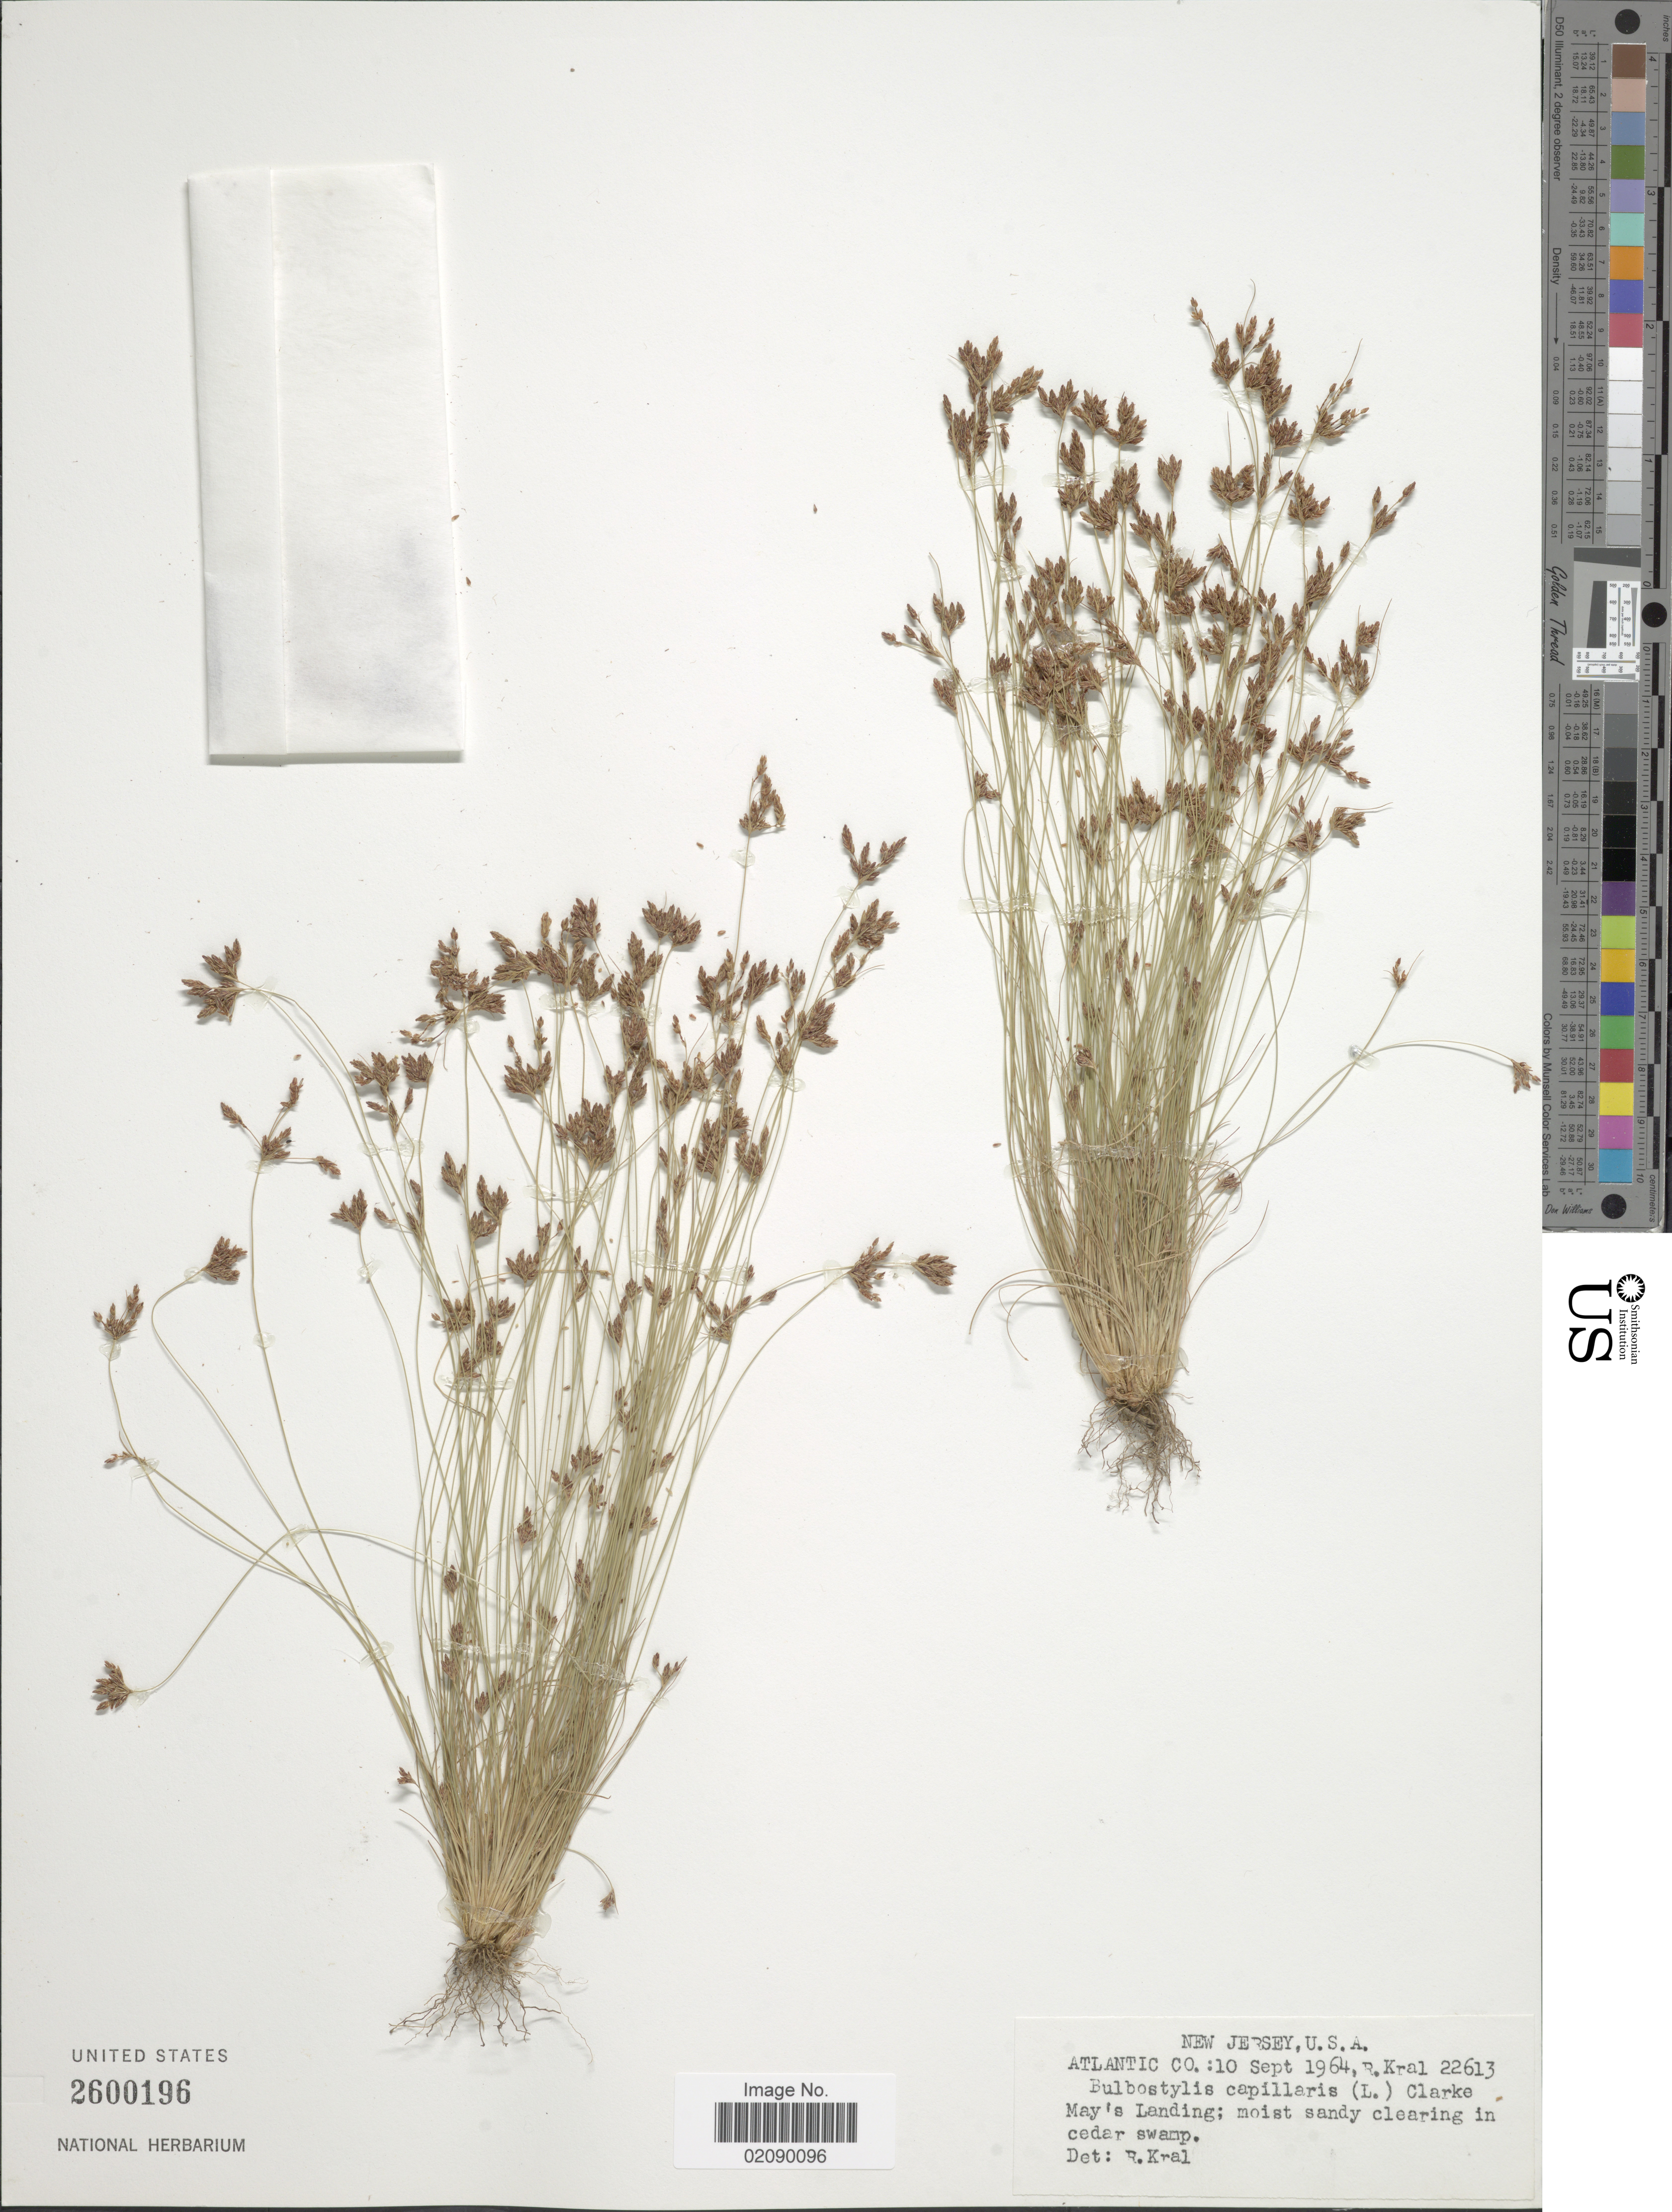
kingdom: Plantae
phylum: Tracheophyta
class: Liliopsida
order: Poales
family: Cyperaceae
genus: Bulbostylis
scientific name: Bulbostylis capillaris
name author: (L.) Kunth ex C.B. Clarke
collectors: R. Kral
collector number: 22613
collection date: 1964-09-10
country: United States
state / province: New Jersey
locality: Atlantic Co; May's Landing; moist sandy clearing in cedar swamp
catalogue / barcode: US 2600196